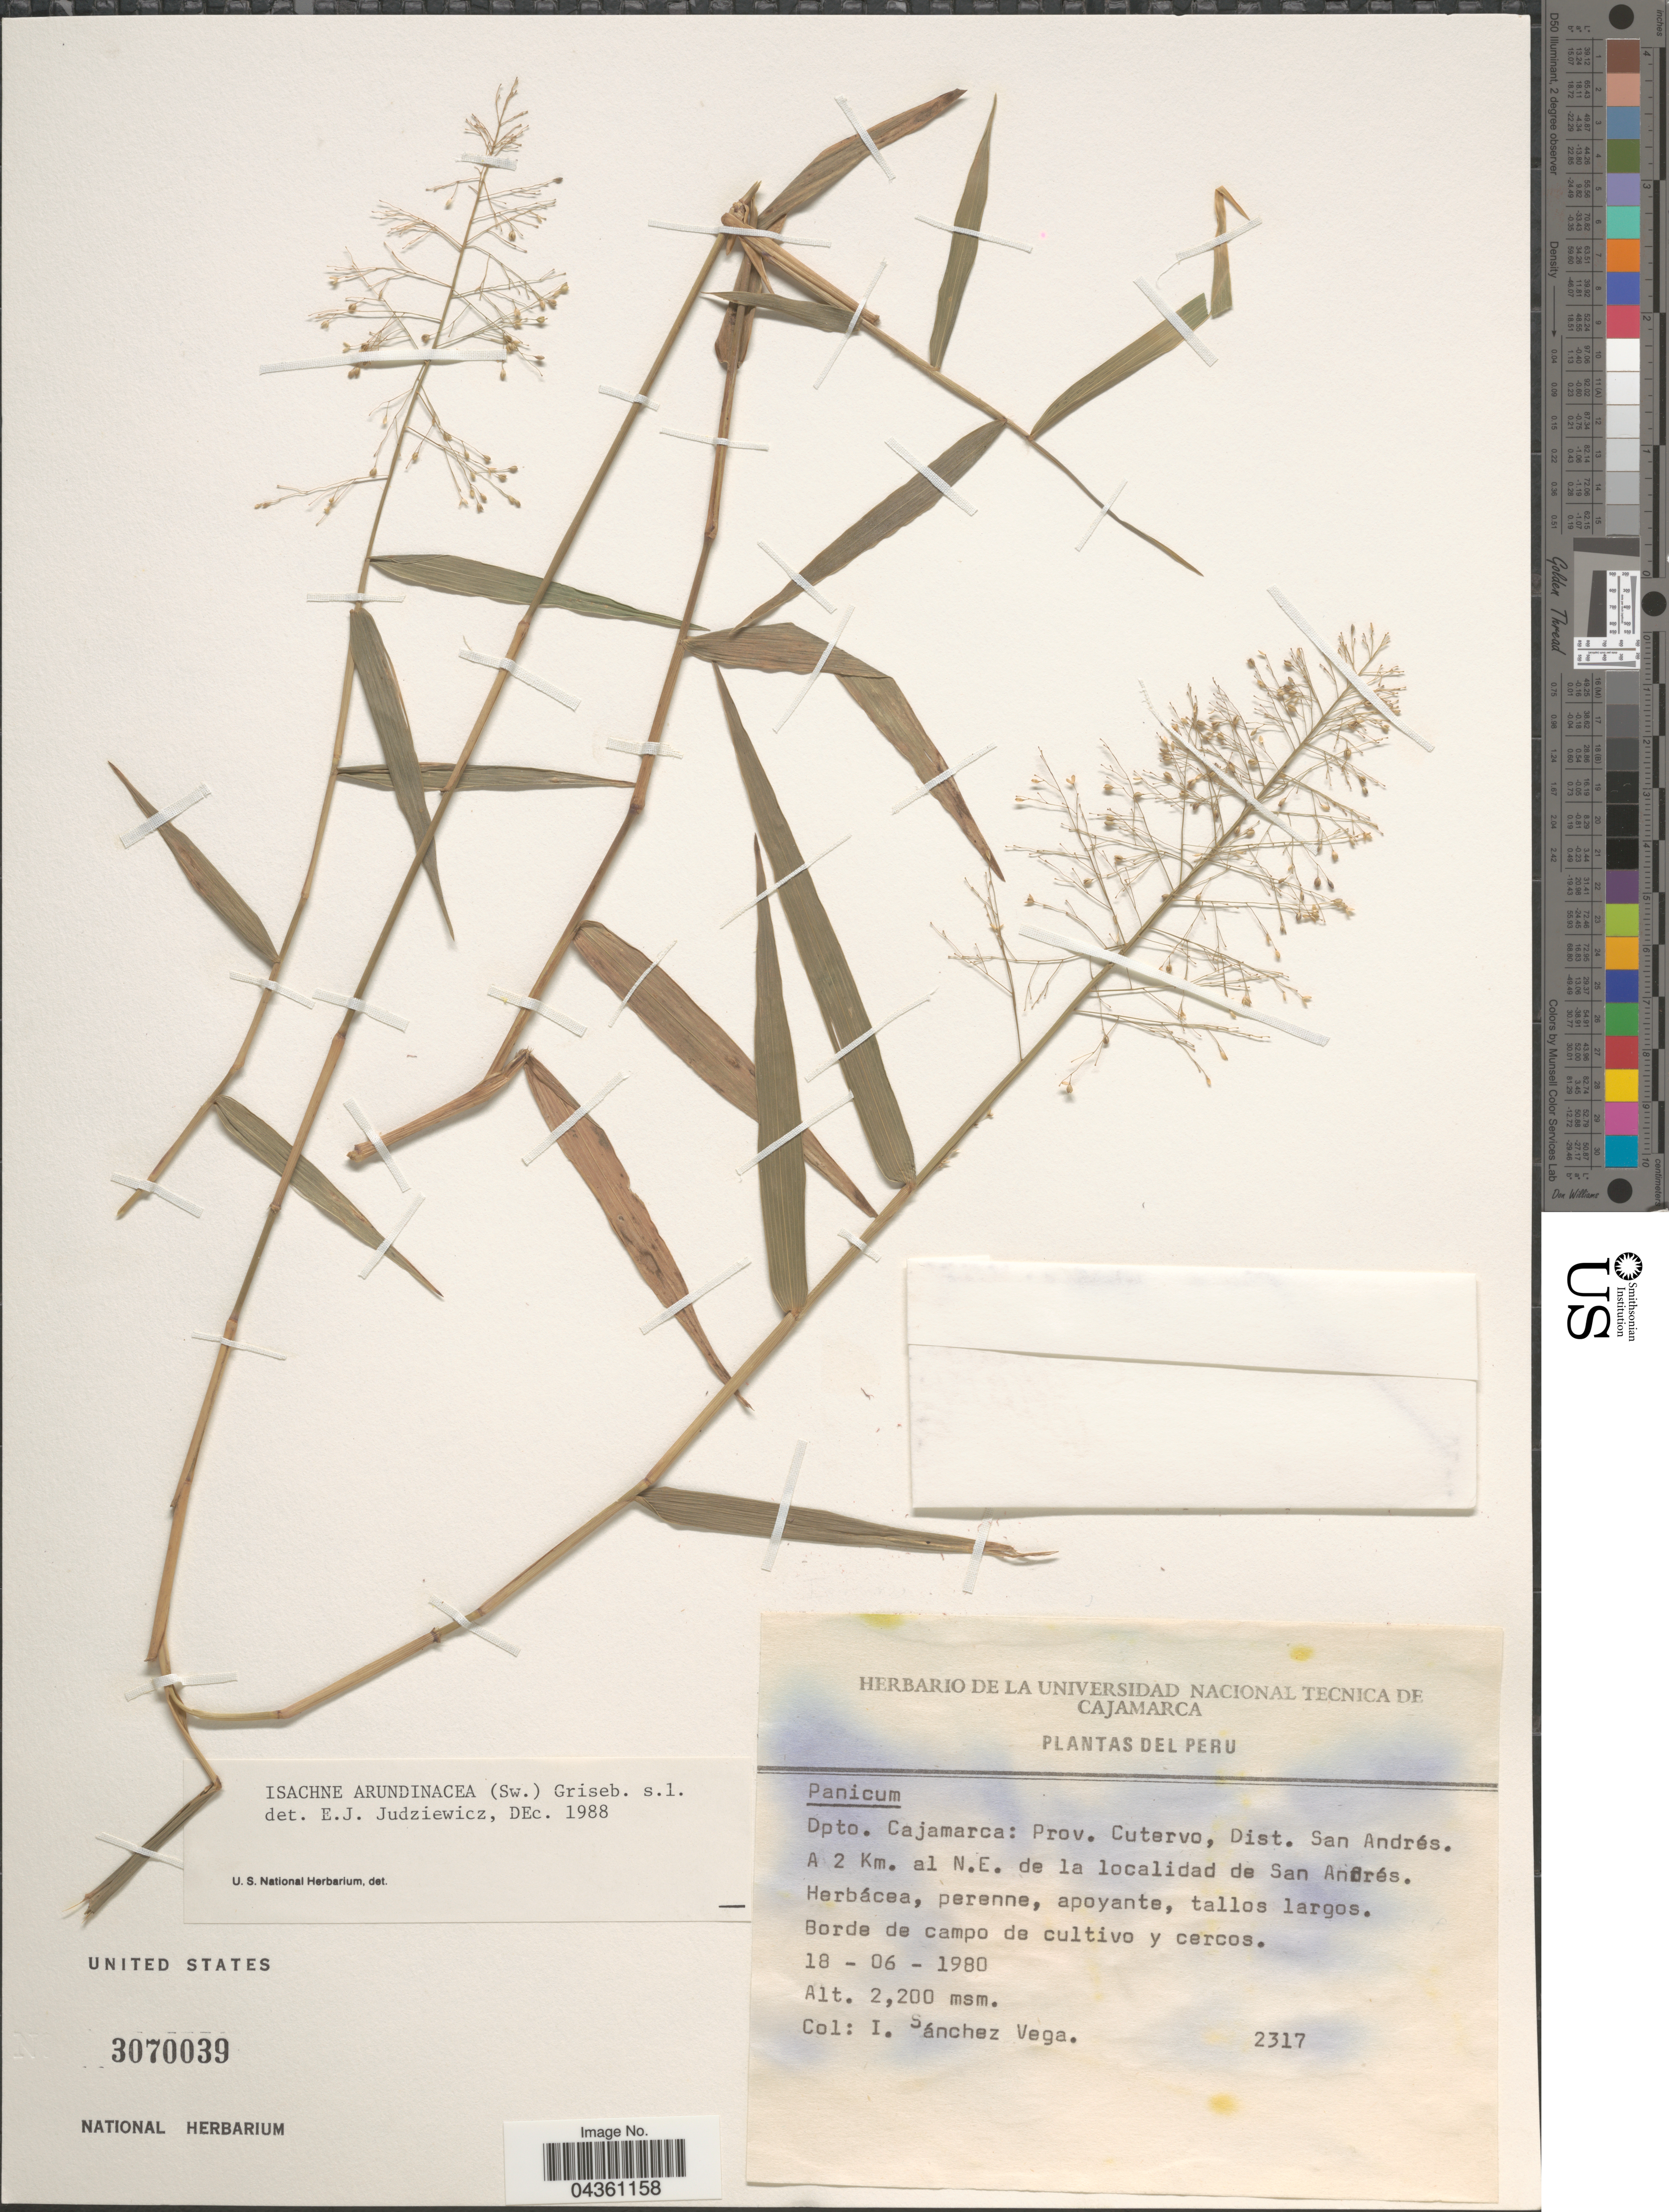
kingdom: Plantae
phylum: Tracheophyta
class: Liliopsida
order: Poales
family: Poaceae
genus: Isachne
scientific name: Isachne arundinacea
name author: (Sw.) Griseb.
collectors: I. Sánchez Vega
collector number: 2317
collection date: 1980-06-18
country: Peru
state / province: Cajamarca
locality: Dpto. Cajamarca: Prov. Cutervo, Dist. San Andrés. A 2 Km. al N.E. de la localidad de San Andrés.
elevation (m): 2200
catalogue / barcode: US 3070039